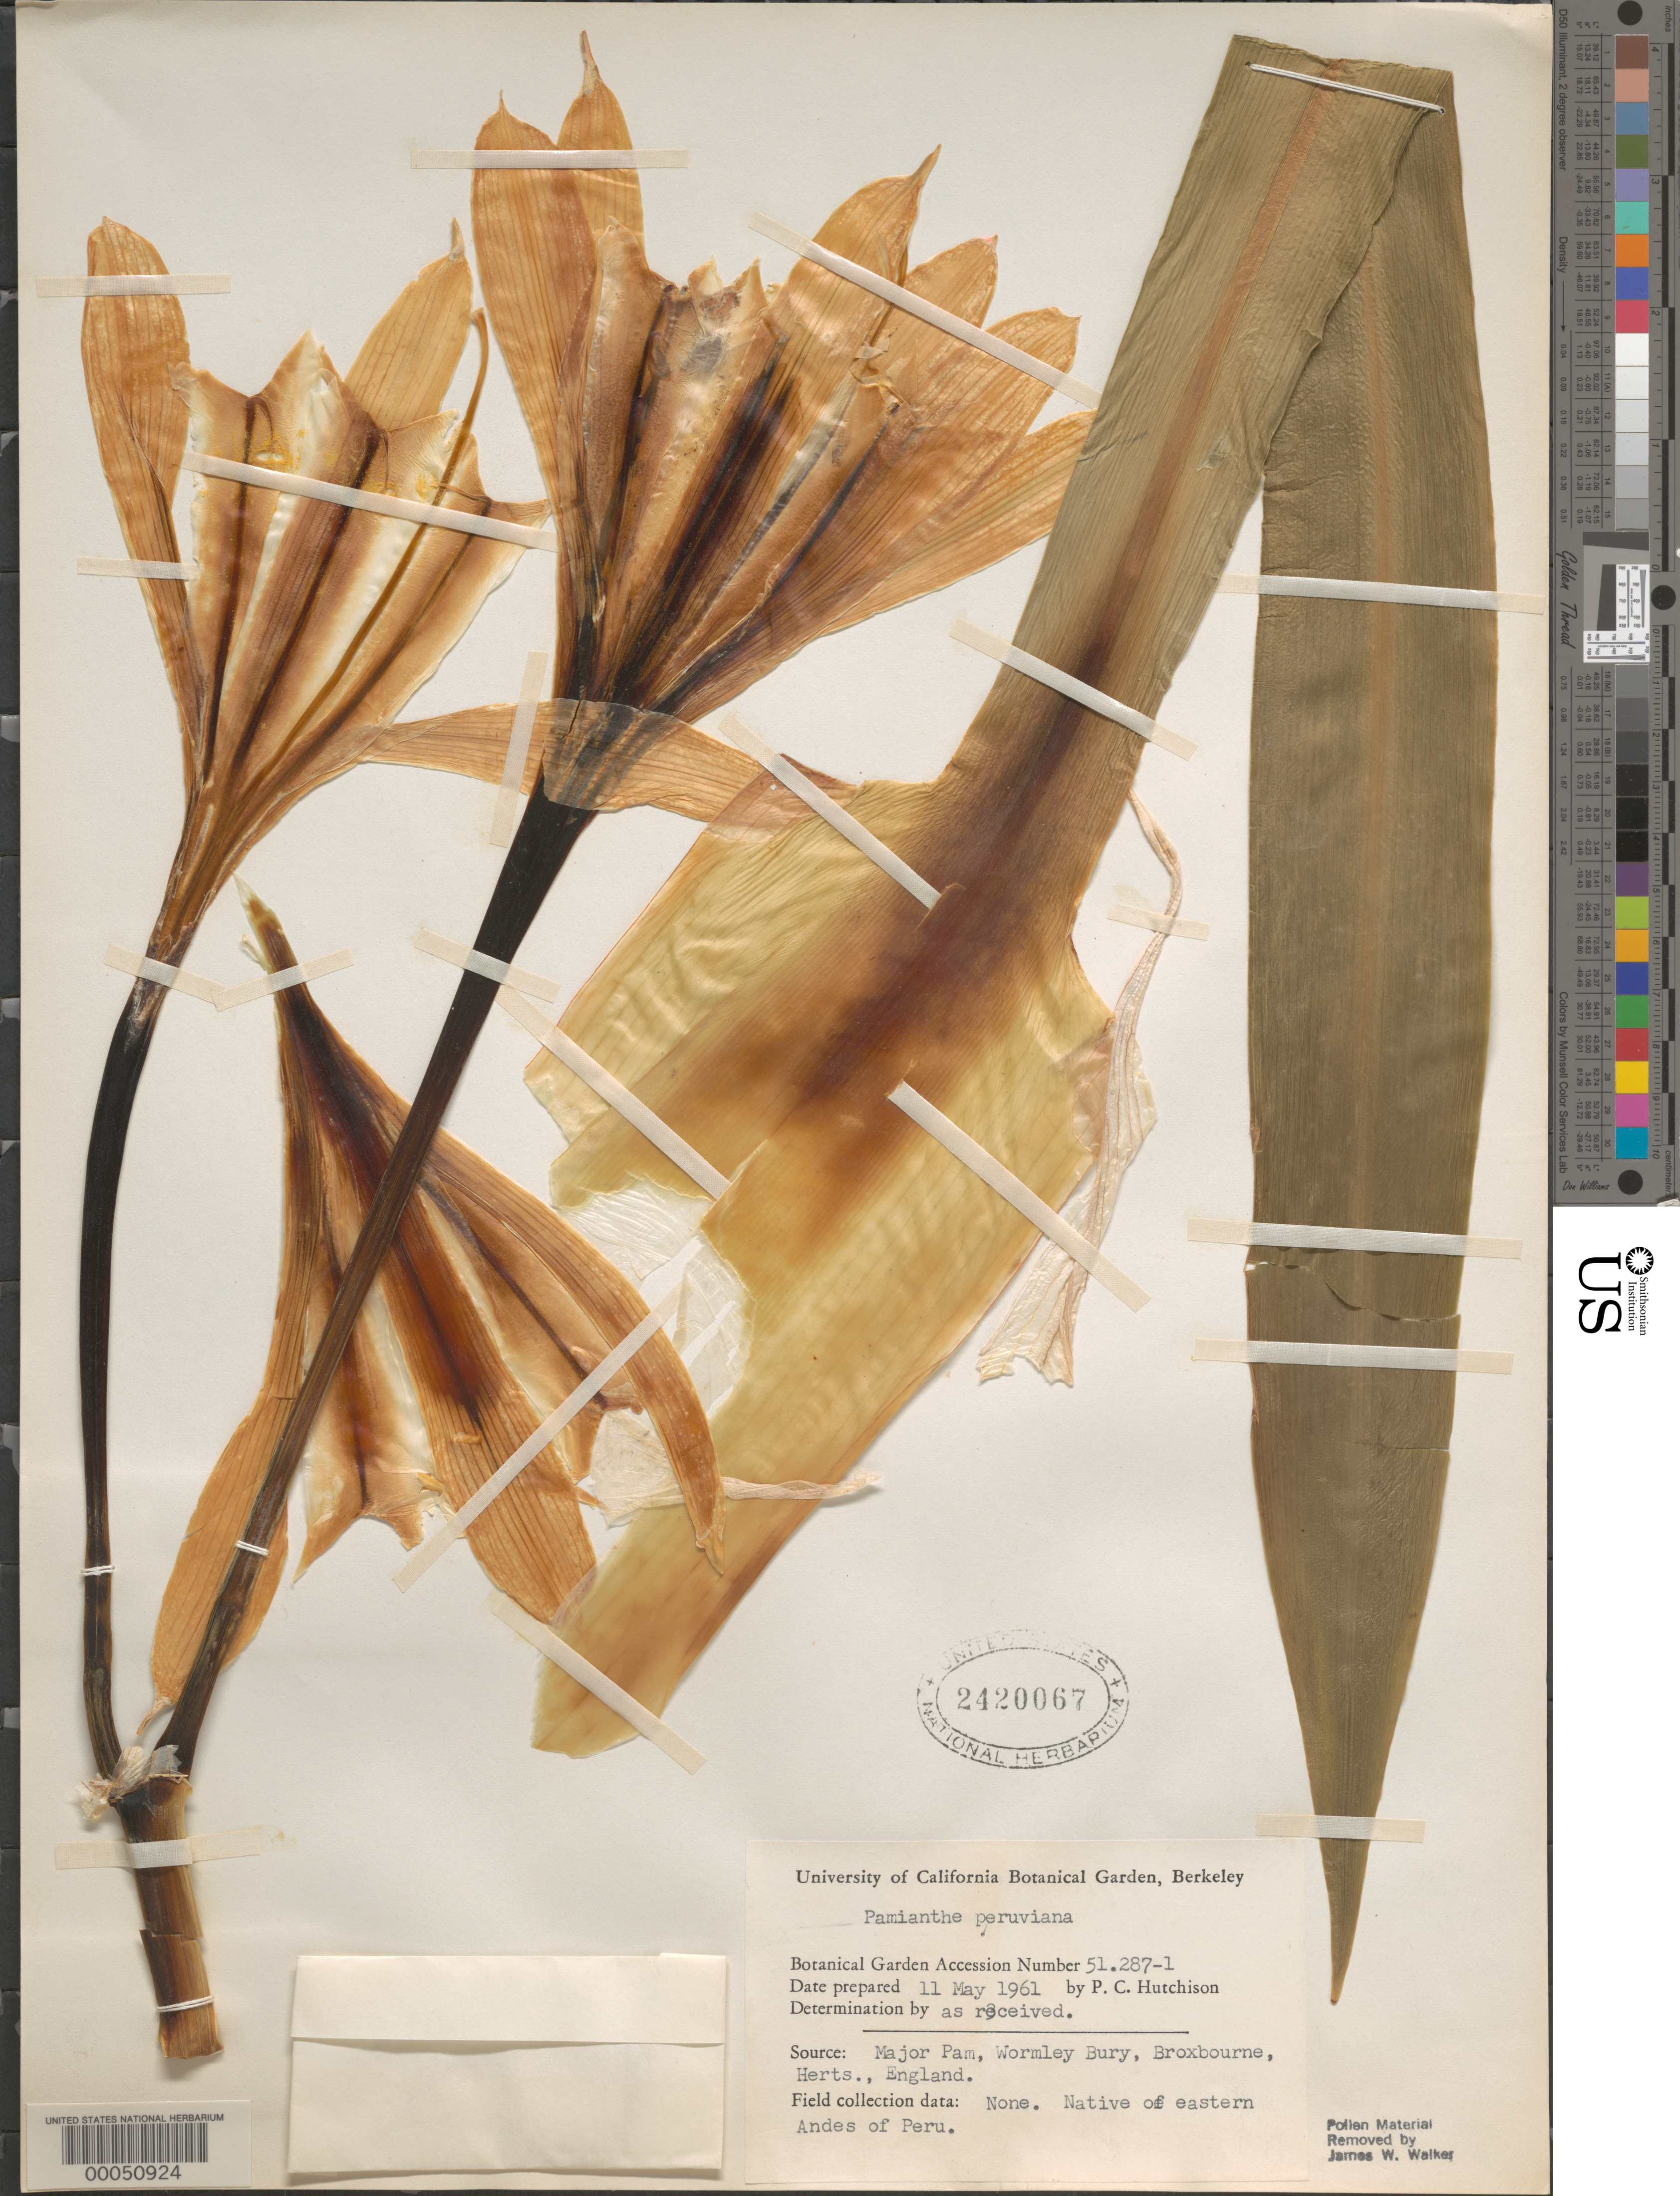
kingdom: Plantae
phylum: Tracheophyta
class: Liliopsida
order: Asparagales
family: Amaryllidaceae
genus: Pamianthe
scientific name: Pamianthe peruviana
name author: Stapf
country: Peru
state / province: San Martín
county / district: Mariscal Cáceres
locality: Rio Huallaga, margen Derecha del; Balsa Probana; dtto. Tocache Nuevo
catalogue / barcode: US 2420067